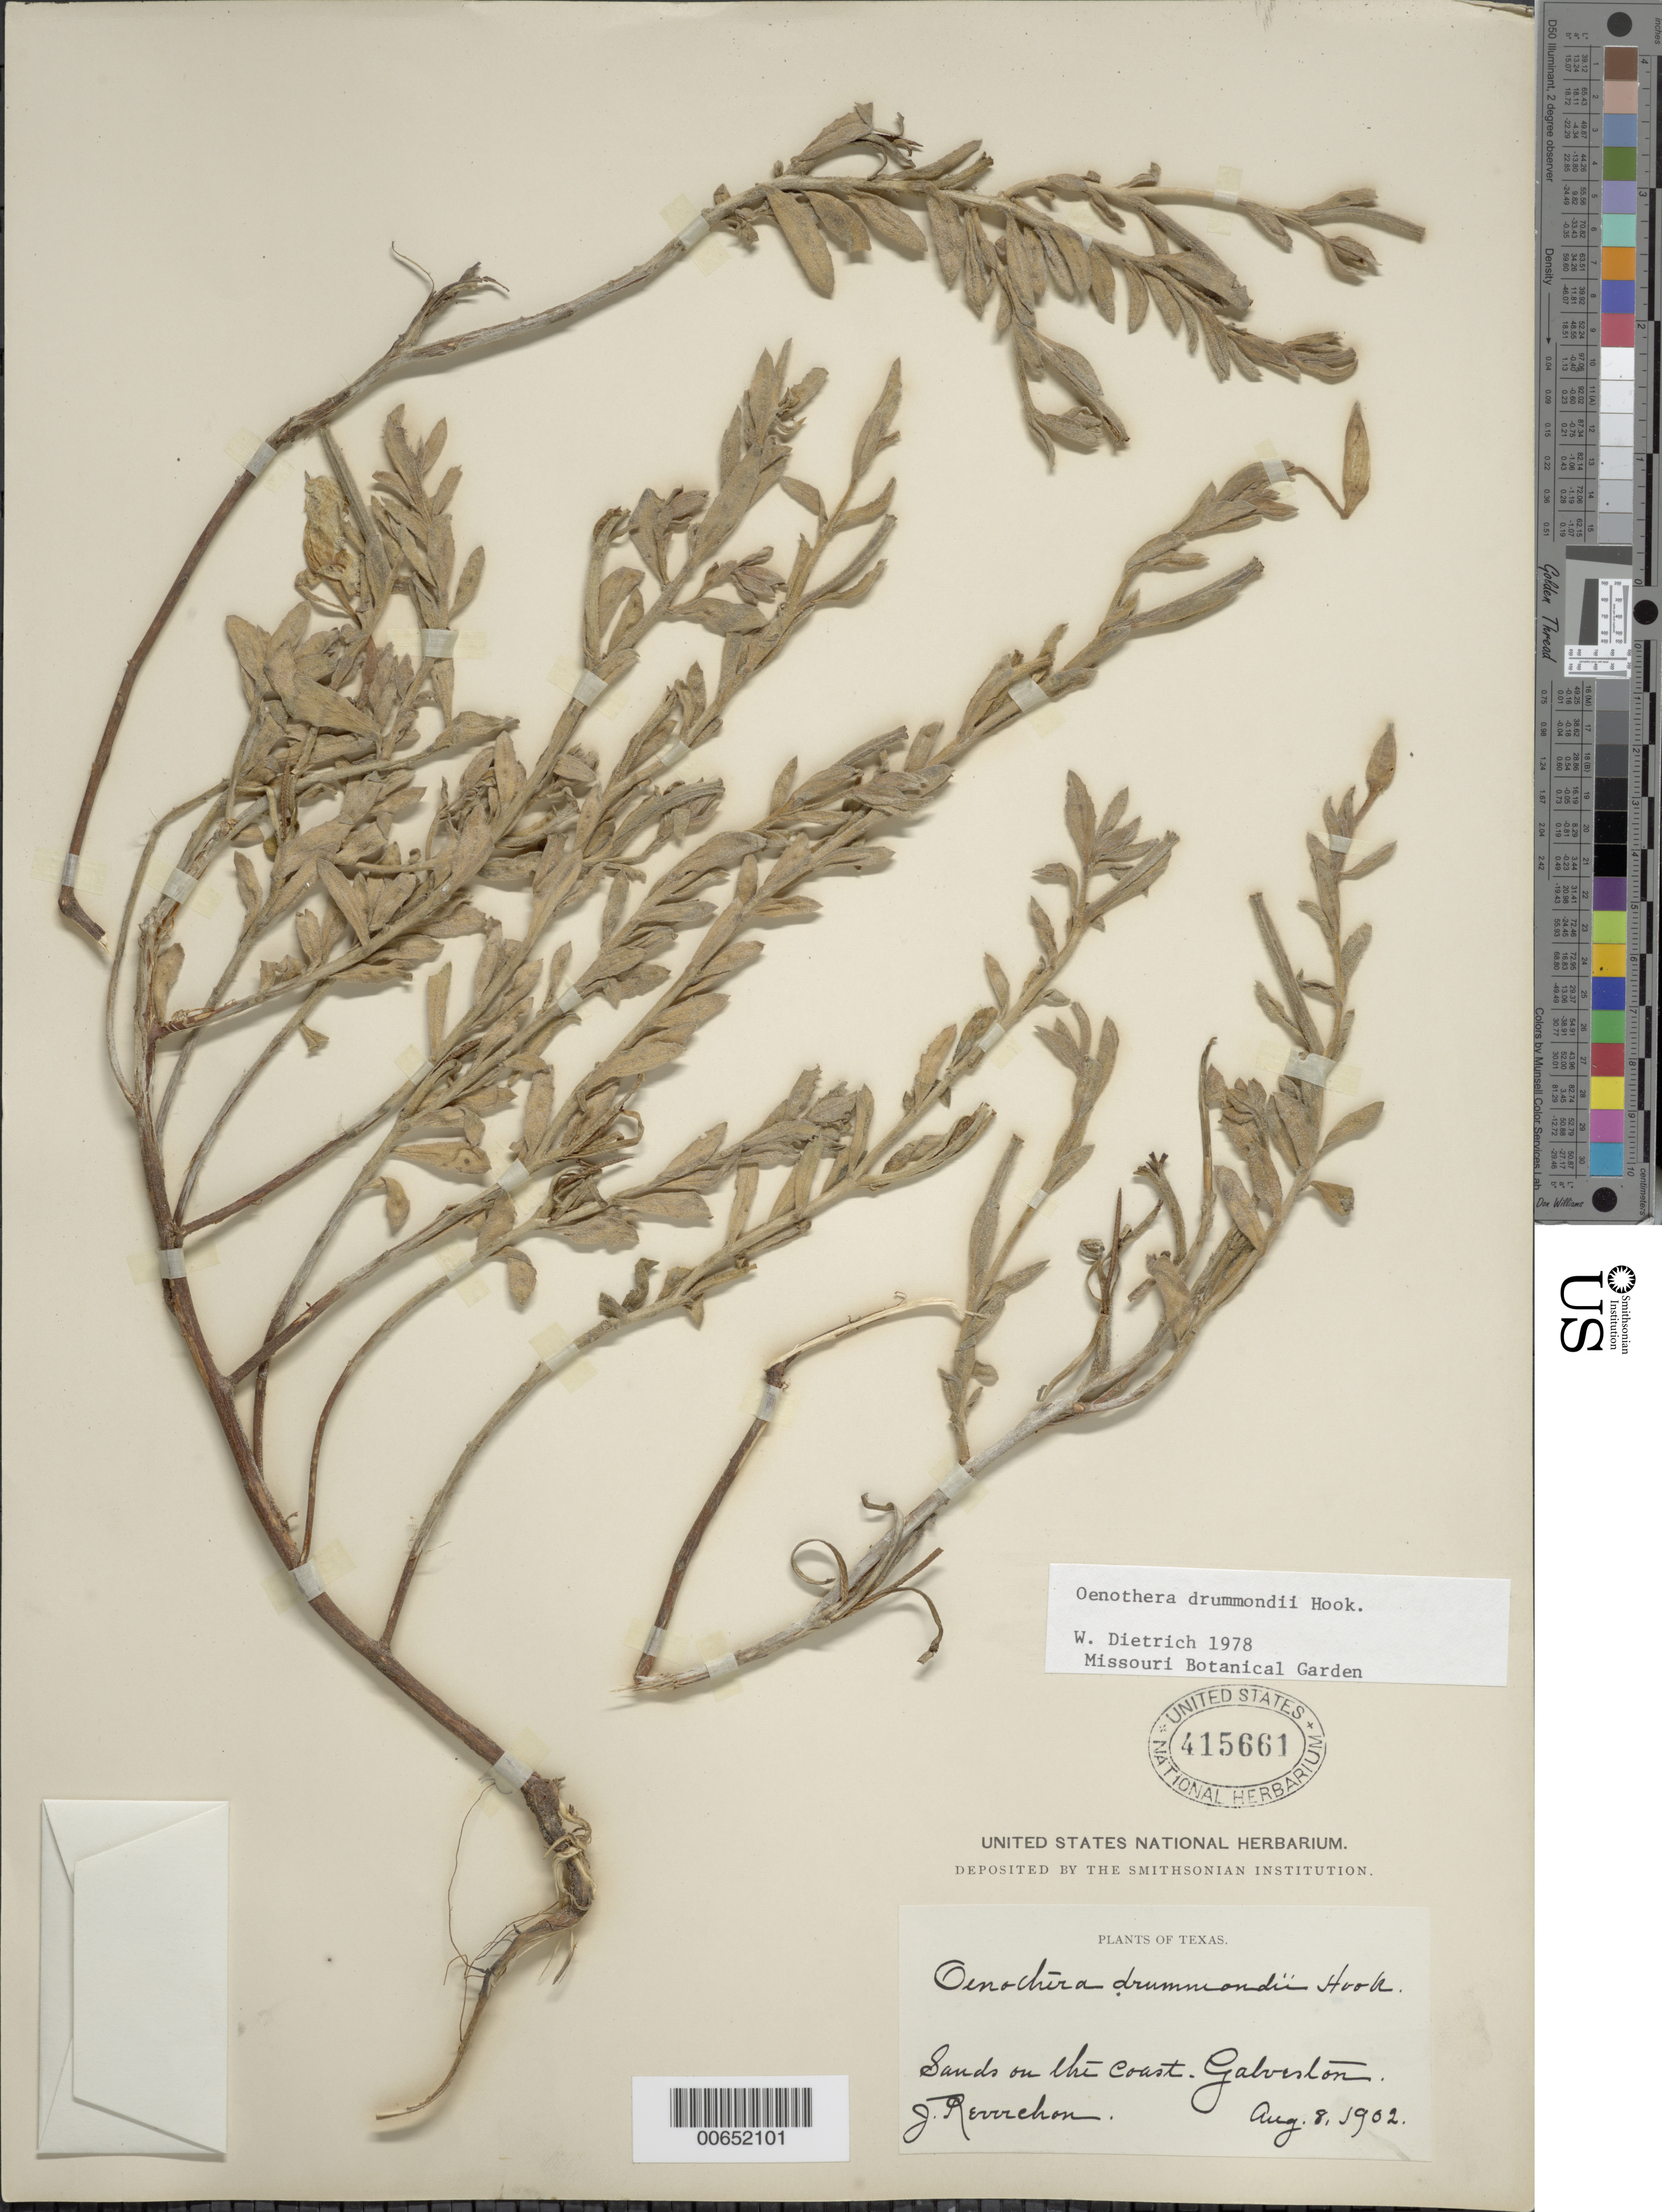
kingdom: Plantae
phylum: Tracheophyta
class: Magnoliopsida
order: Myrtales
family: Onagraceae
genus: Oenothera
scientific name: Oenothera drummondii subsp. drummondii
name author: Hook.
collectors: J. Reverchon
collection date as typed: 08 Aug 1902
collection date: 1902-08-08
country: United States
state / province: Texas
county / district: Galveston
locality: Galveston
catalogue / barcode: US 415661